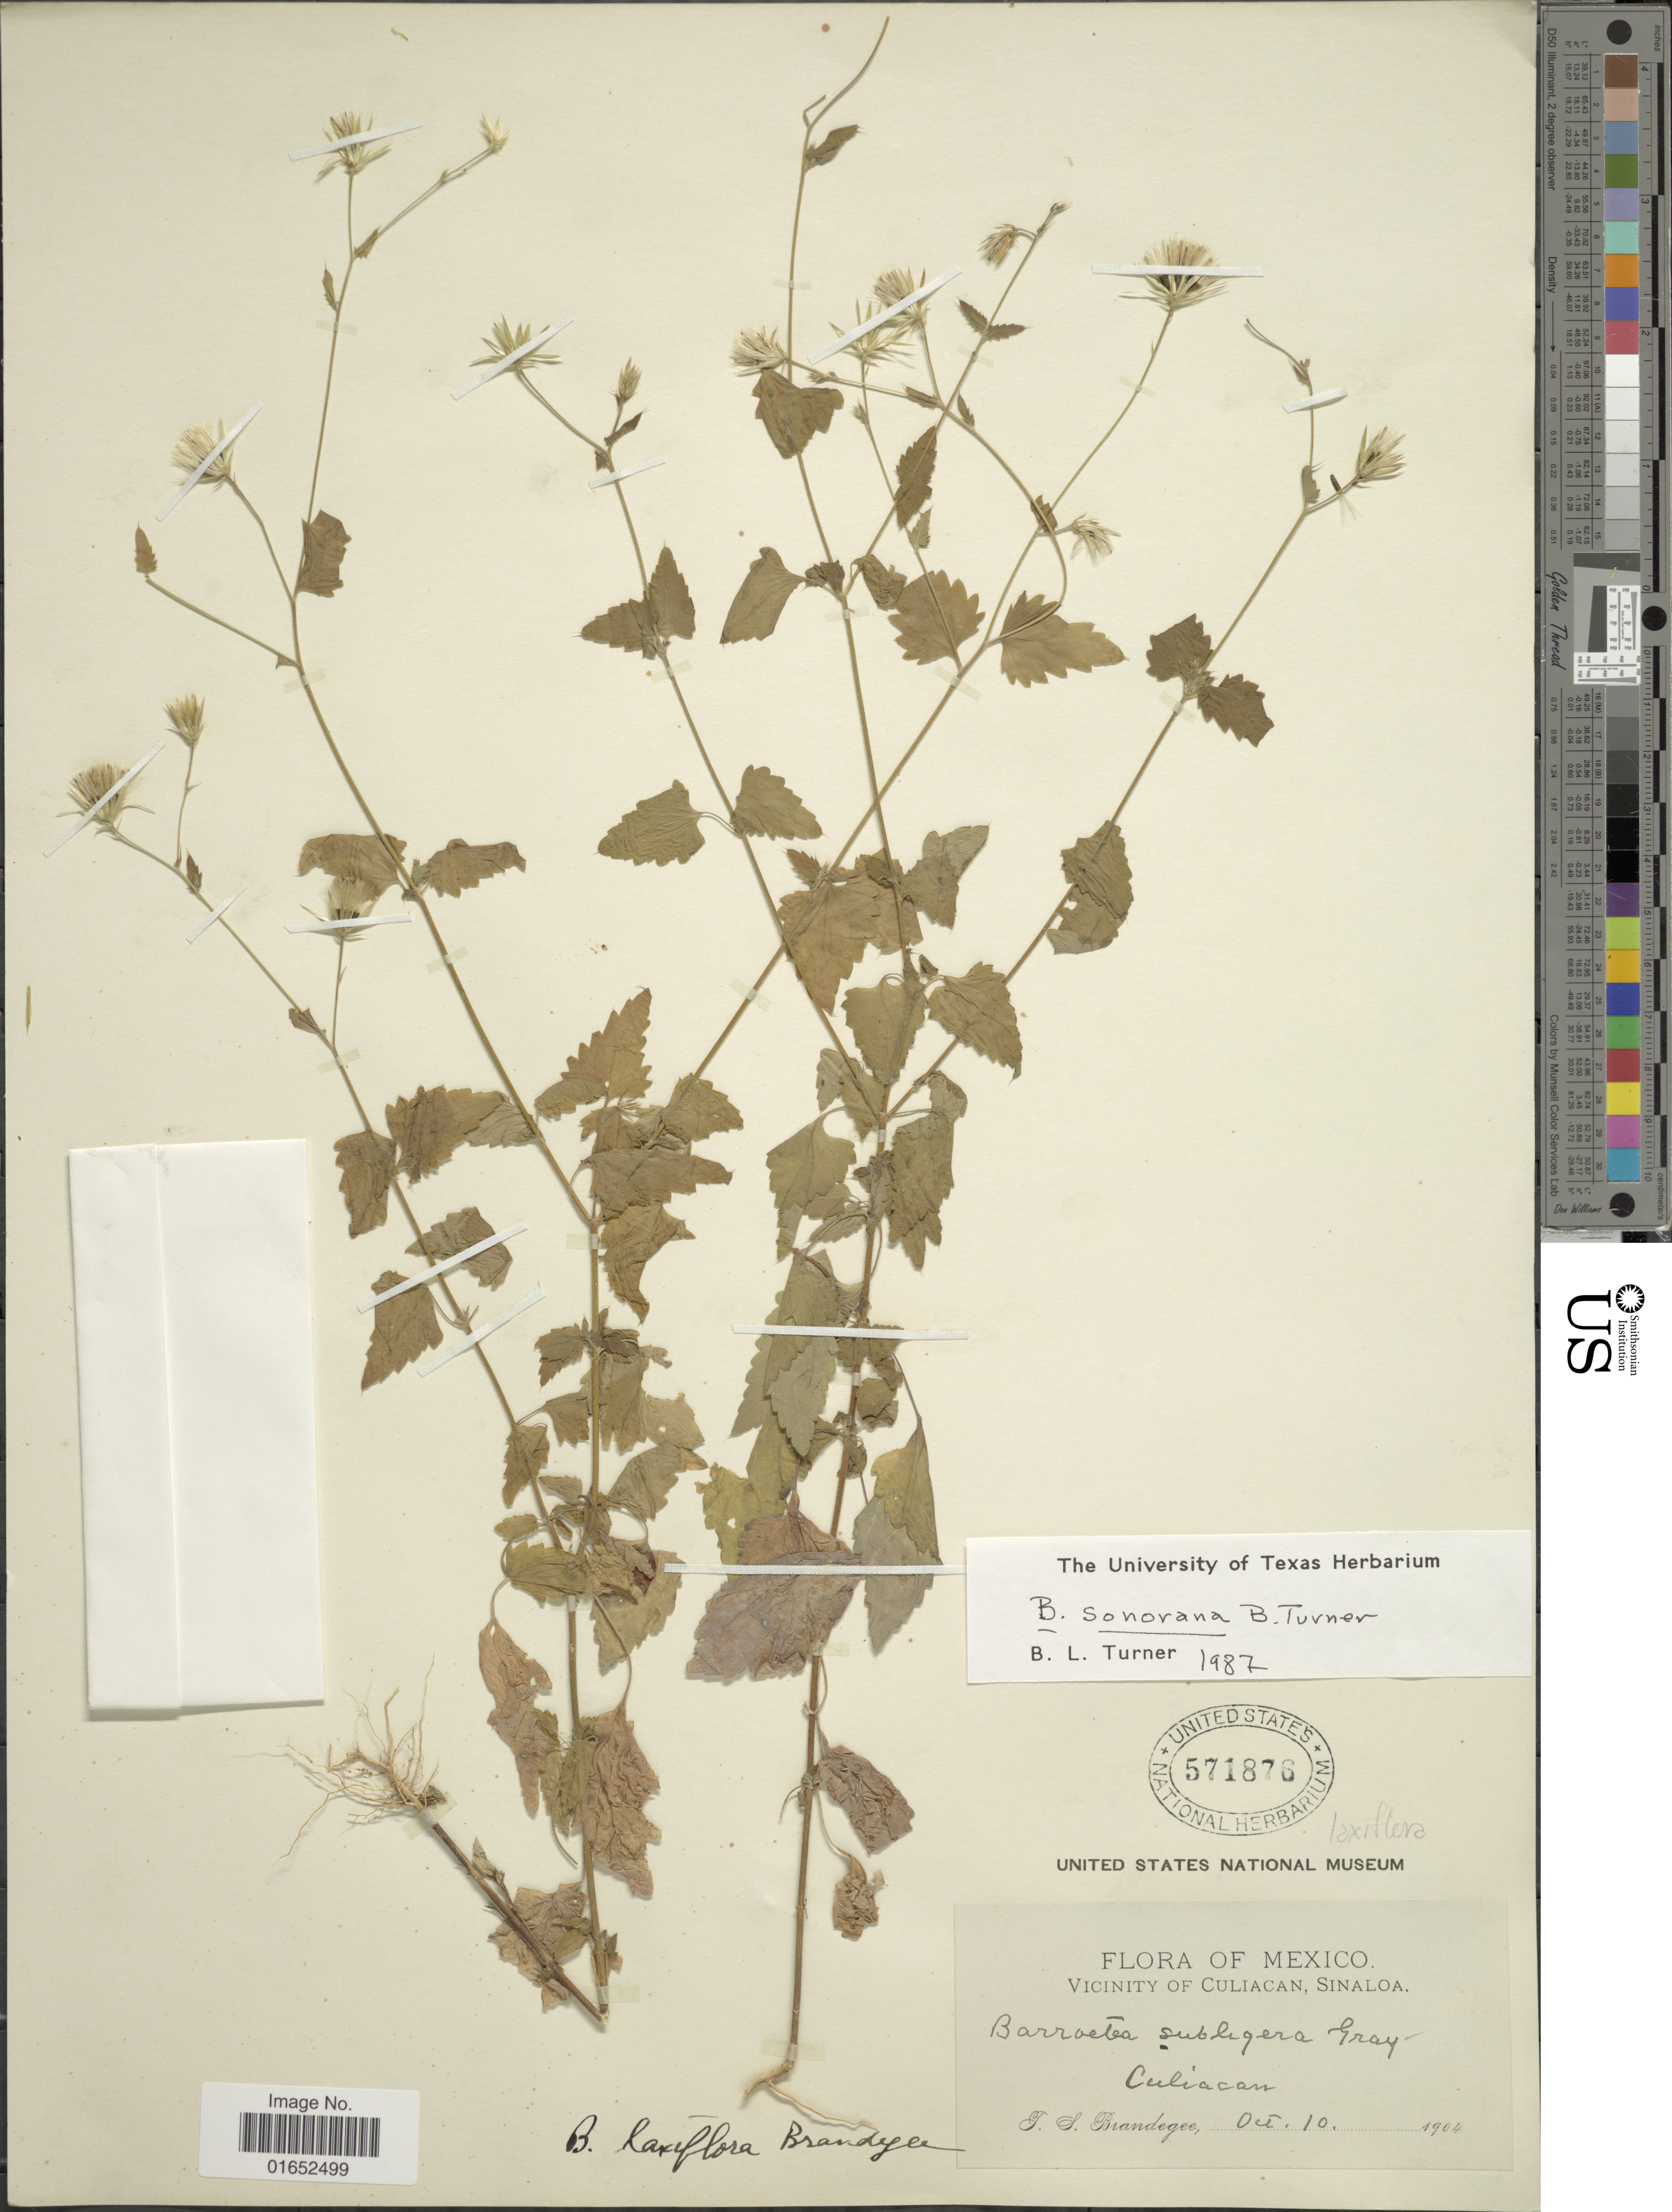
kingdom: Plantae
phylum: Tracheophyta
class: Magnoliopsida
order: Asterales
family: Asteraceae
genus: Barroetea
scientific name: Barroetea sonorae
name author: B.L. Turner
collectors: T. S. Brandegee (herbarium)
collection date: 1904-10-10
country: Mexico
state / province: Sinaloa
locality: Vicinity of Culiacan, Culiacan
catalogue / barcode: US 571876